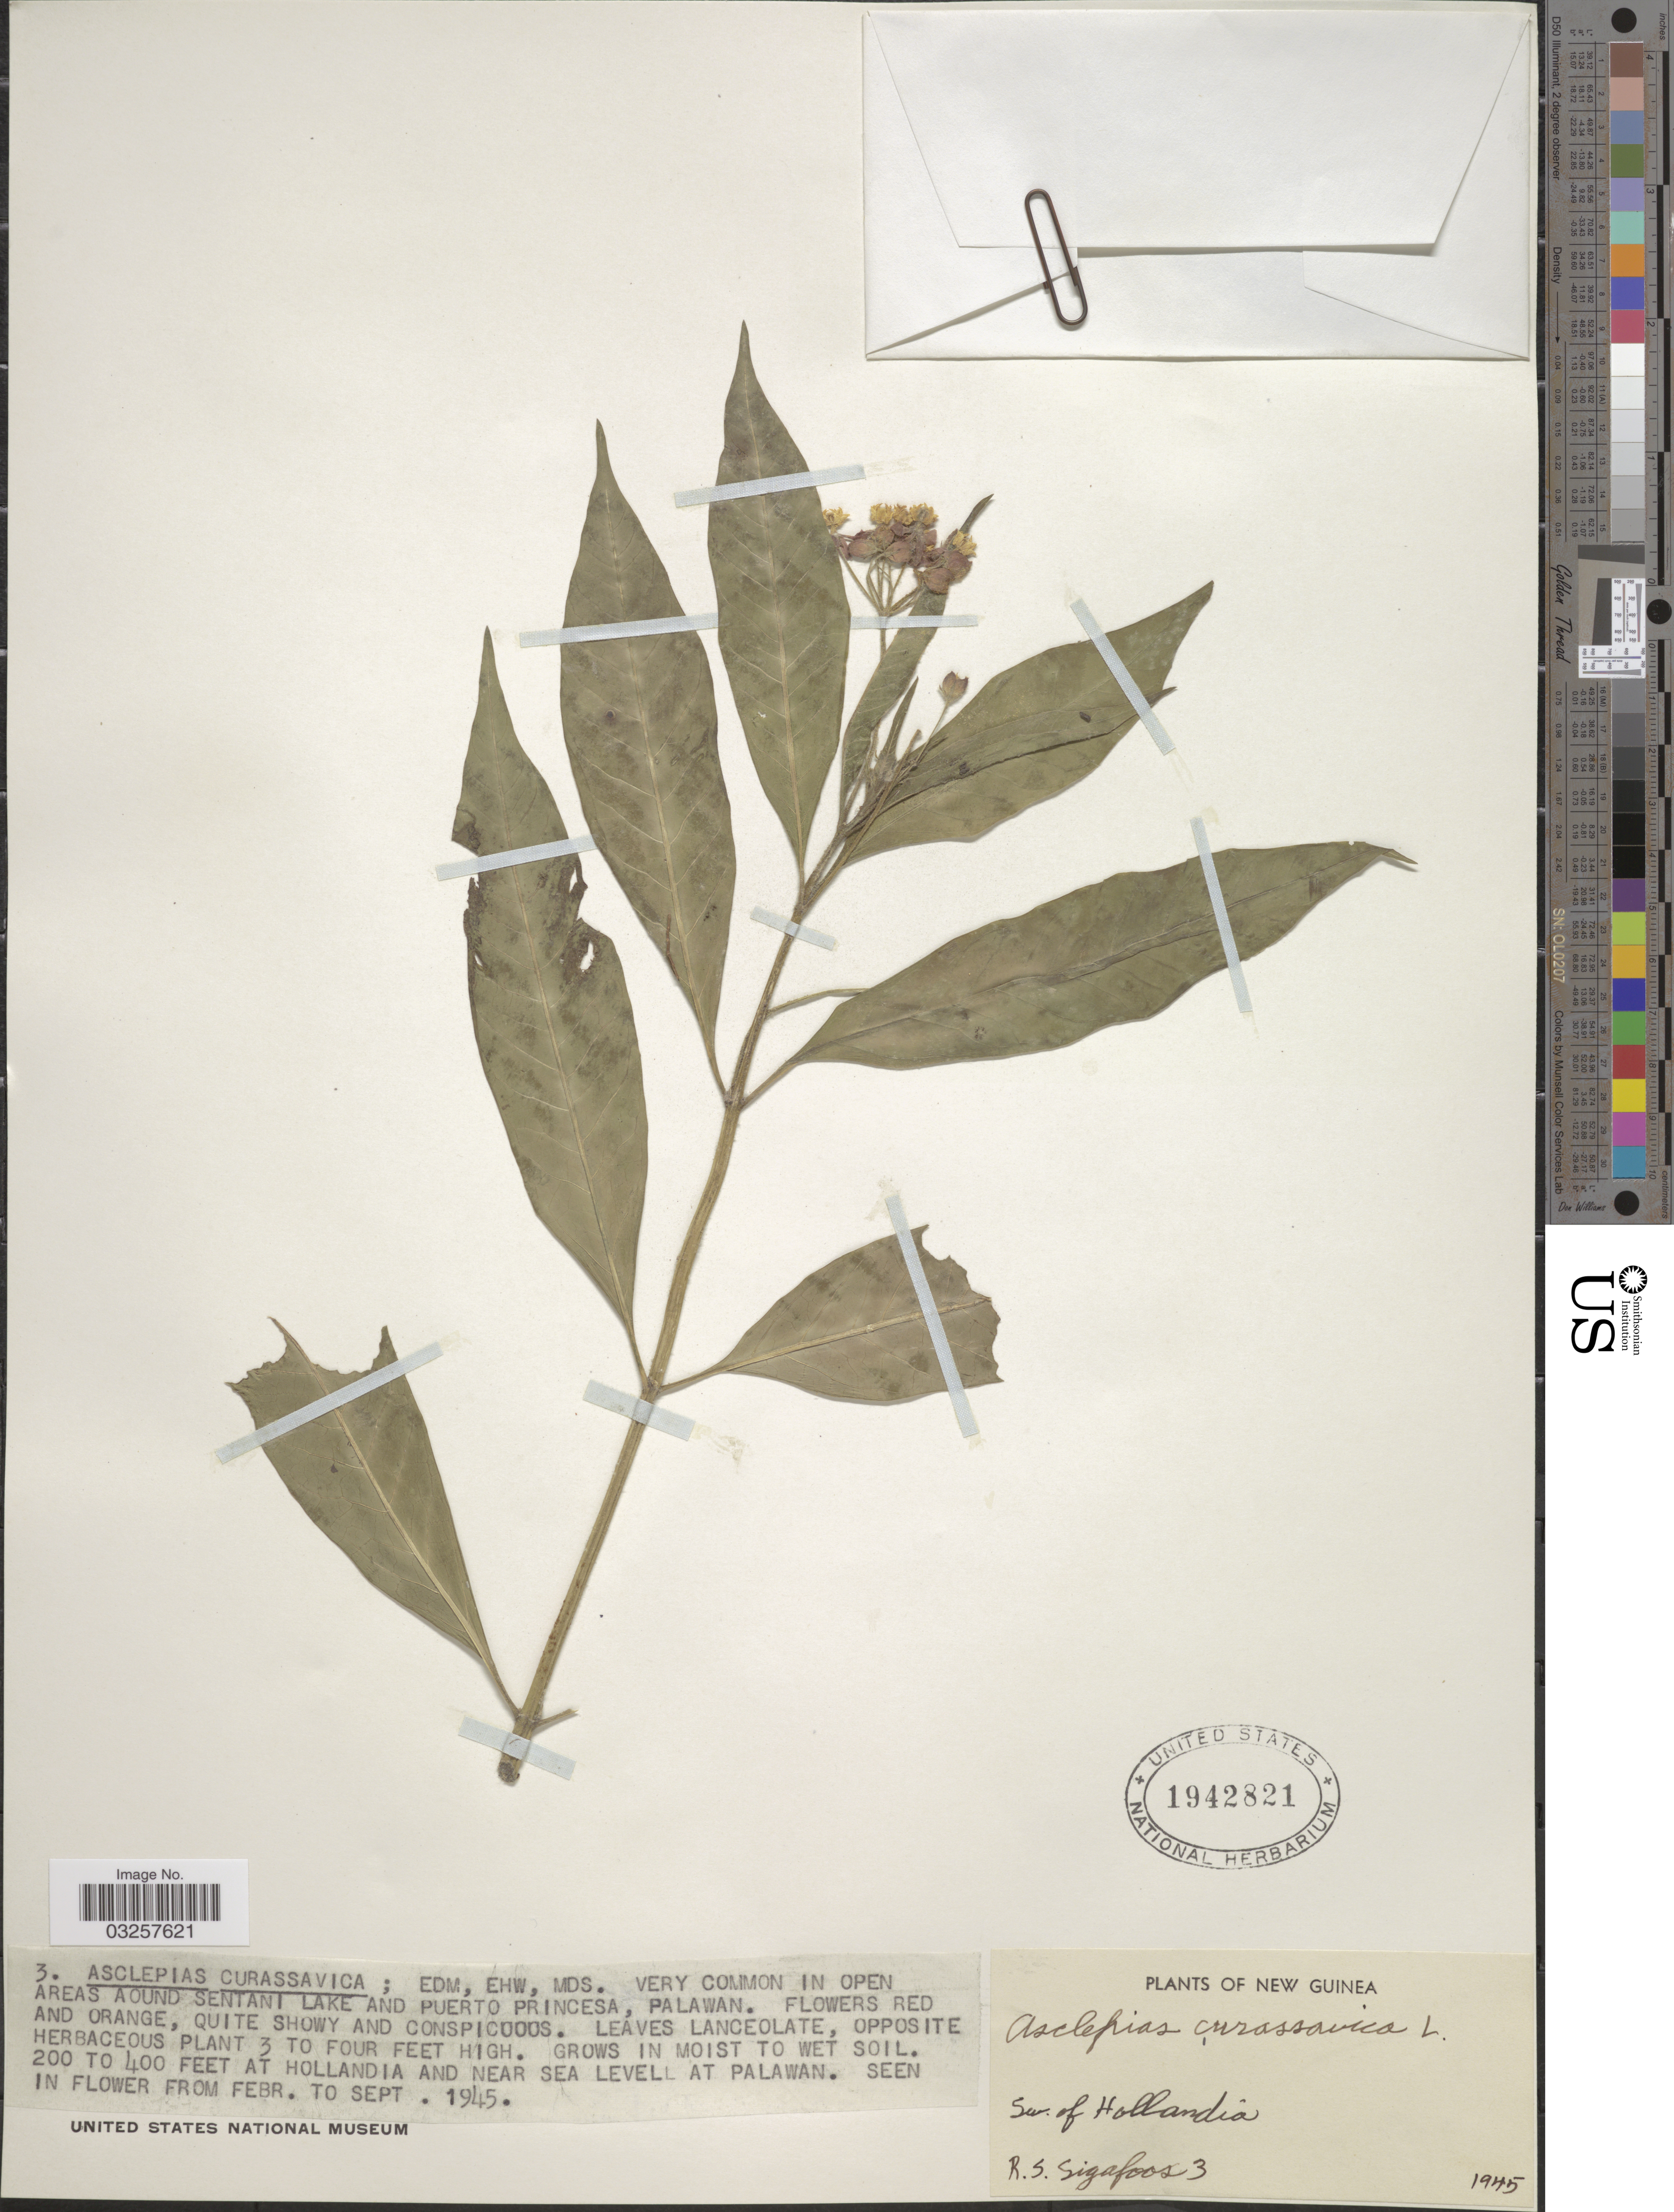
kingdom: Plantae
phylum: Tracheophyta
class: Magnoliopsida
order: Gentianales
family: Apocynaceae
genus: Asclepias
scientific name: Asclepias curassavica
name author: L.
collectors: R. Sigafoos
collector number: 3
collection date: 1945-02/1945-09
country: Philippines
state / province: Mimaropa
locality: "Plants of New Guinea" [printed label]. Hollandia and near sea level at Palawan. Sur. of Hollandia.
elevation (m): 61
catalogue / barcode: US 1942821